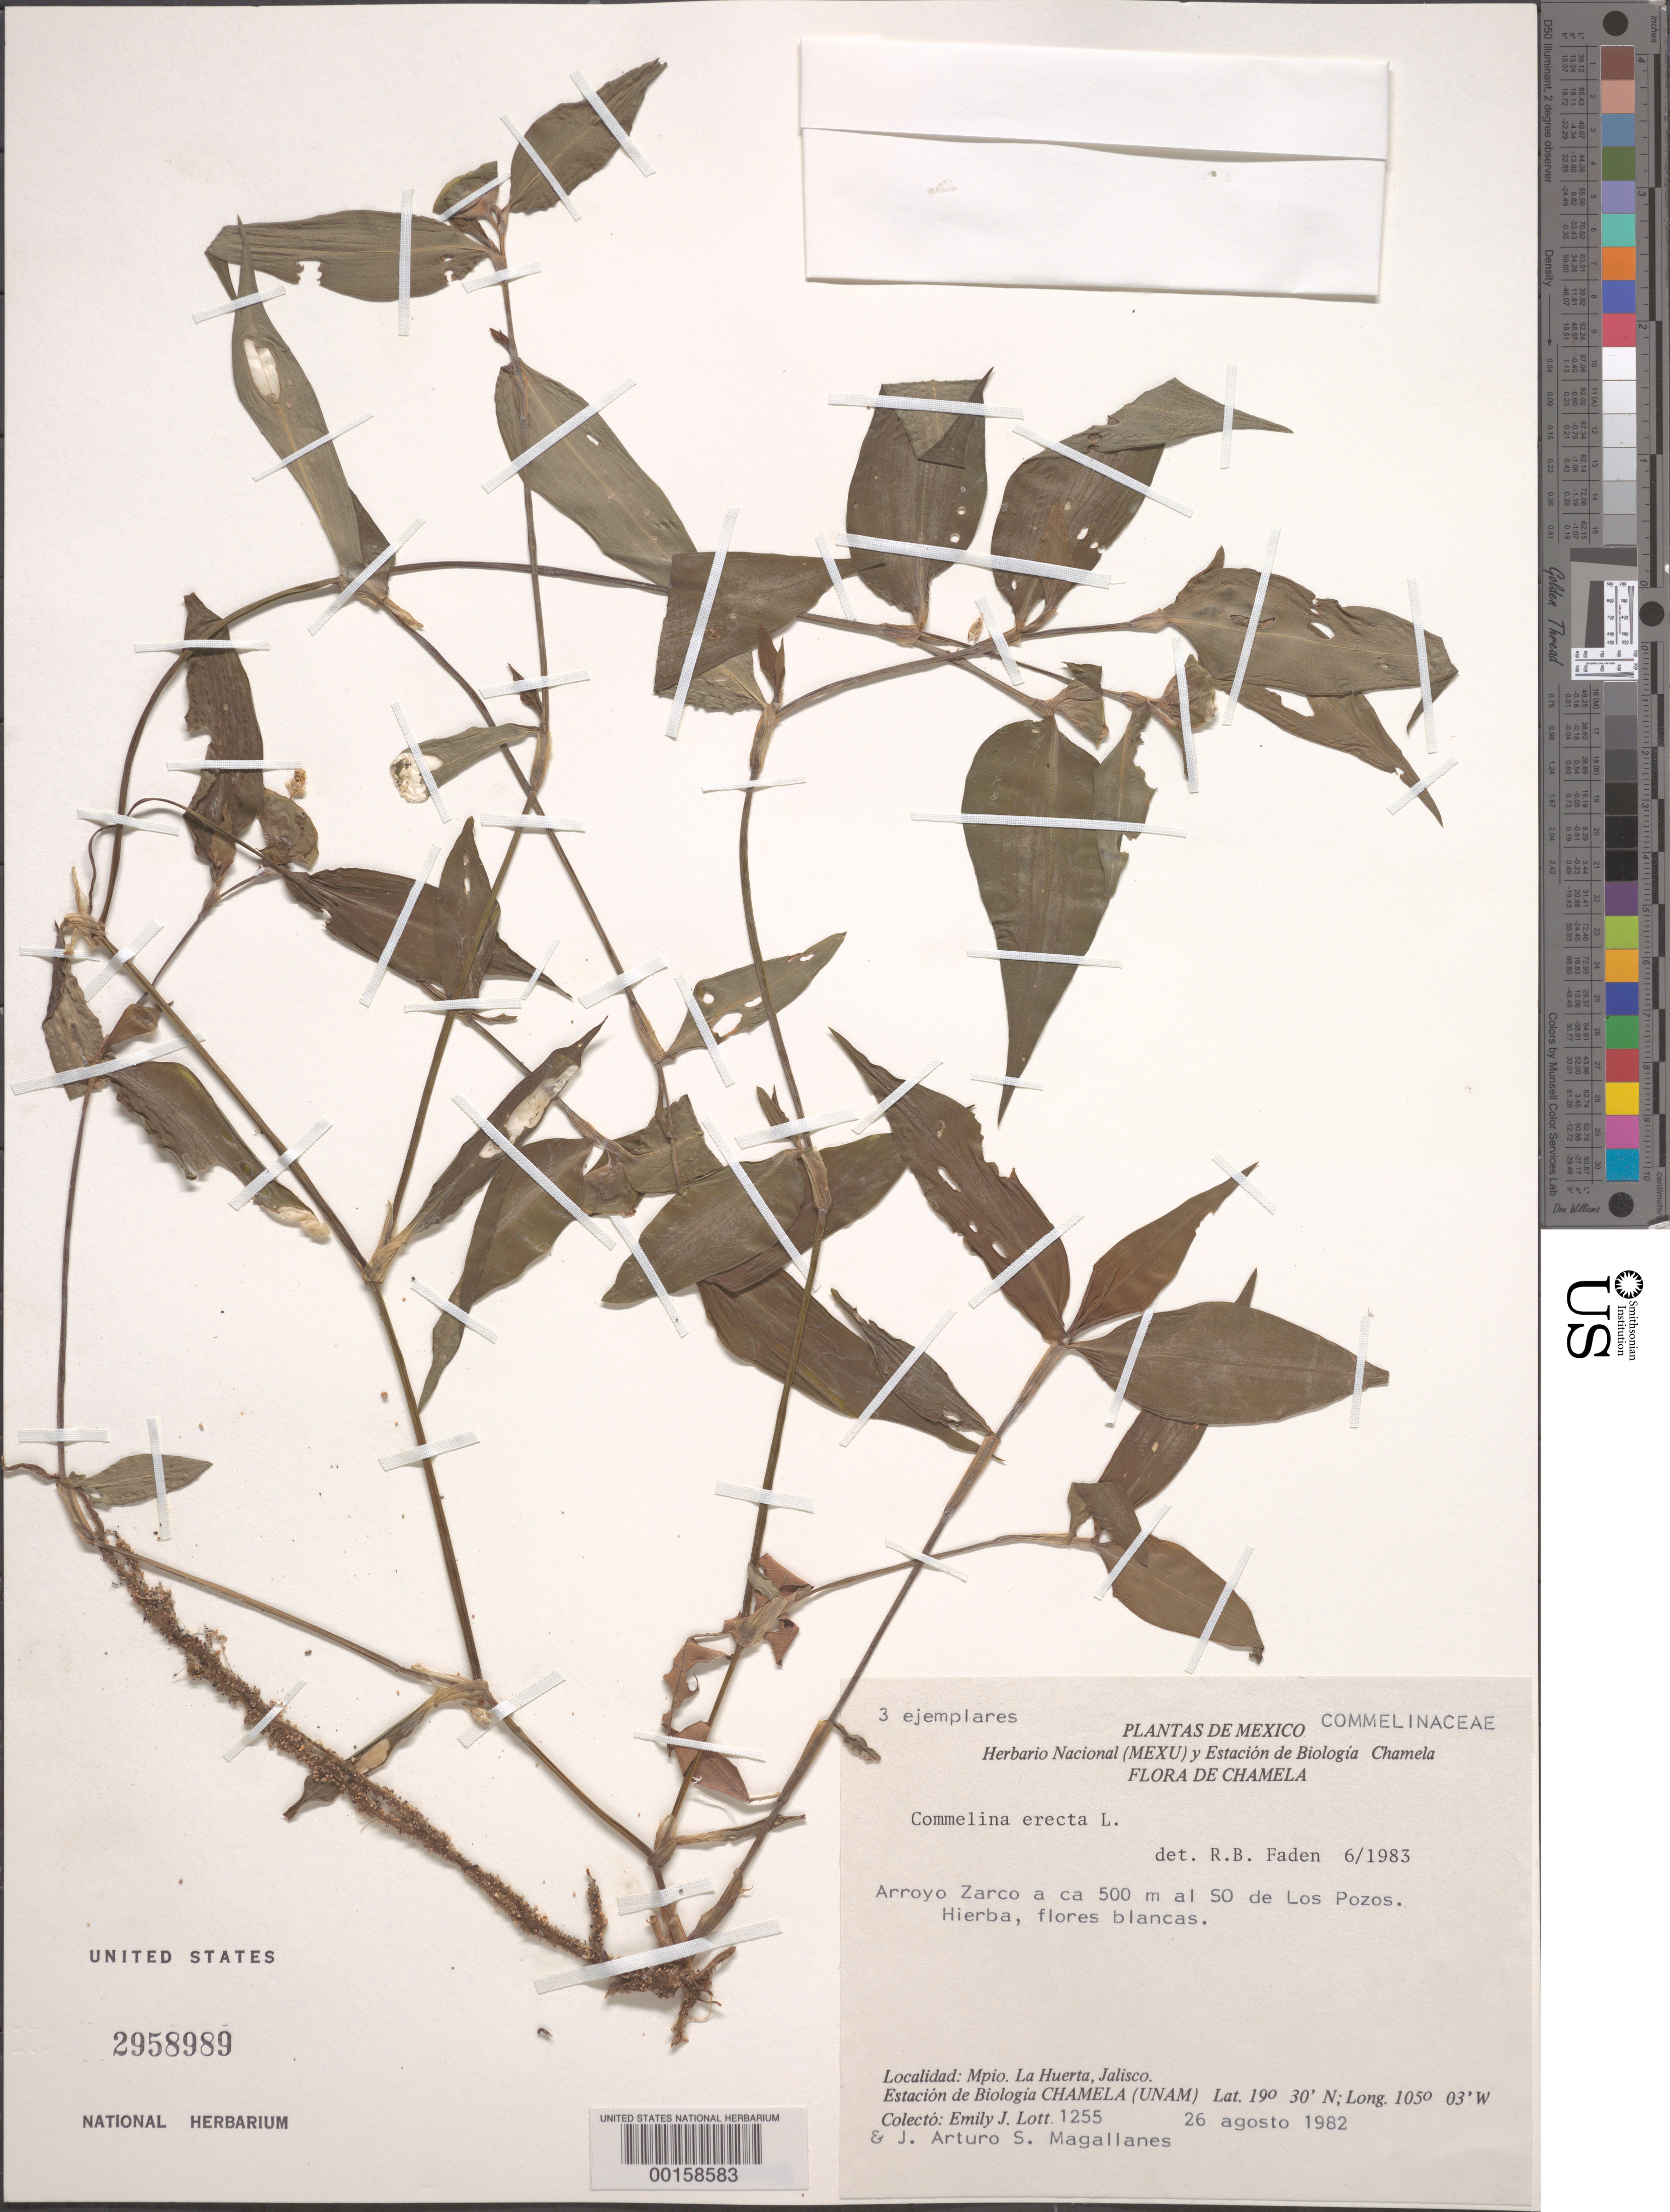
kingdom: Plantae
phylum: Tracheophyta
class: Liliopsida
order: Commelinales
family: Commelinaceae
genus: Commelina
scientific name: Commelina erecta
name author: L.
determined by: Faden, Robert B., (US), Smithsonian Institution - National Museum of Natural History (UNITED STATES)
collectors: E. Lott & J. Solis Magallanes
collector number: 1255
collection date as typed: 26 Aug 1982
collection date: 1982-08-26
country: Mexico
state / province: Jalisco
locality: La Huerta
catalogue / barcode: US 2958989